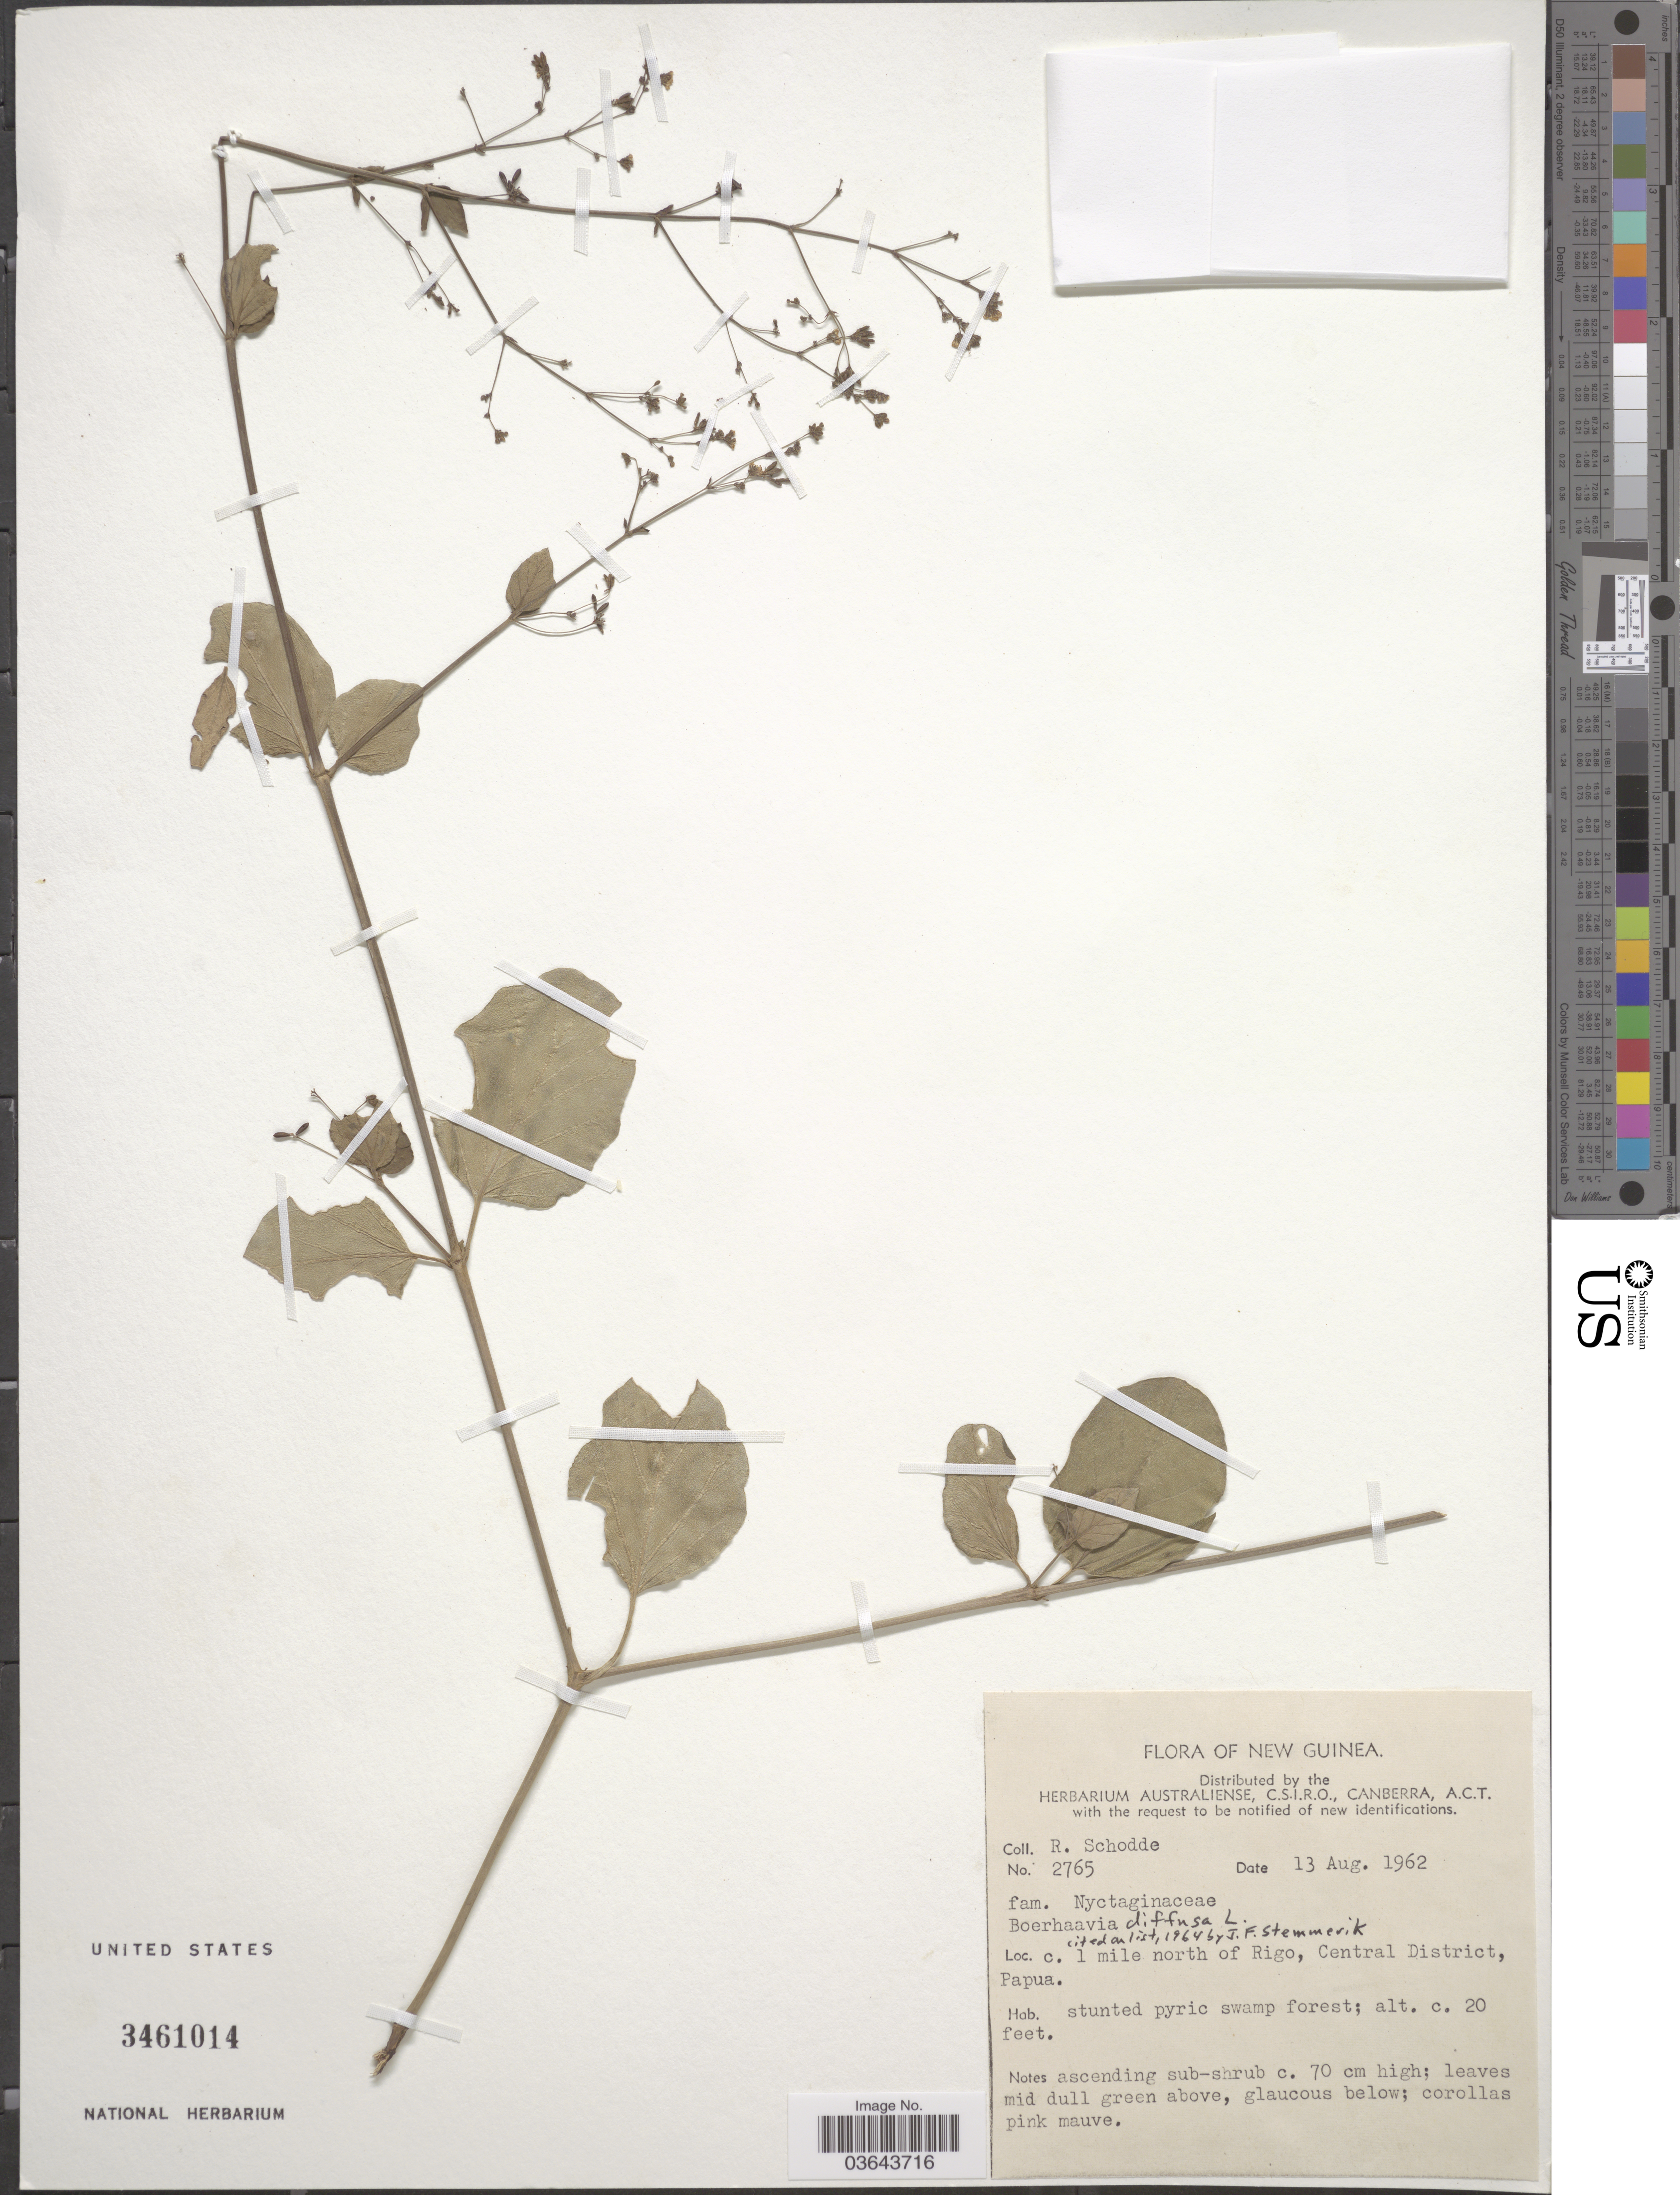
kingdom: Plantae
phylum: Tracheophyta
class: Magnoliopsida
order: Caryophyllales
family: Nyctaginaceae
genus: Boerhavia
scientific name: Boerhavia diffusa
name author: L.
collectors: R. Schodde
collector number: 2765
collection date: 1962-08-13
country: Papua New Guinea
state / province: Central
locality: New Guinea. C. 1 mile north of Rigo, Central District, Papua.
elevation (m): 6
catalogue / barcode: US 3461014